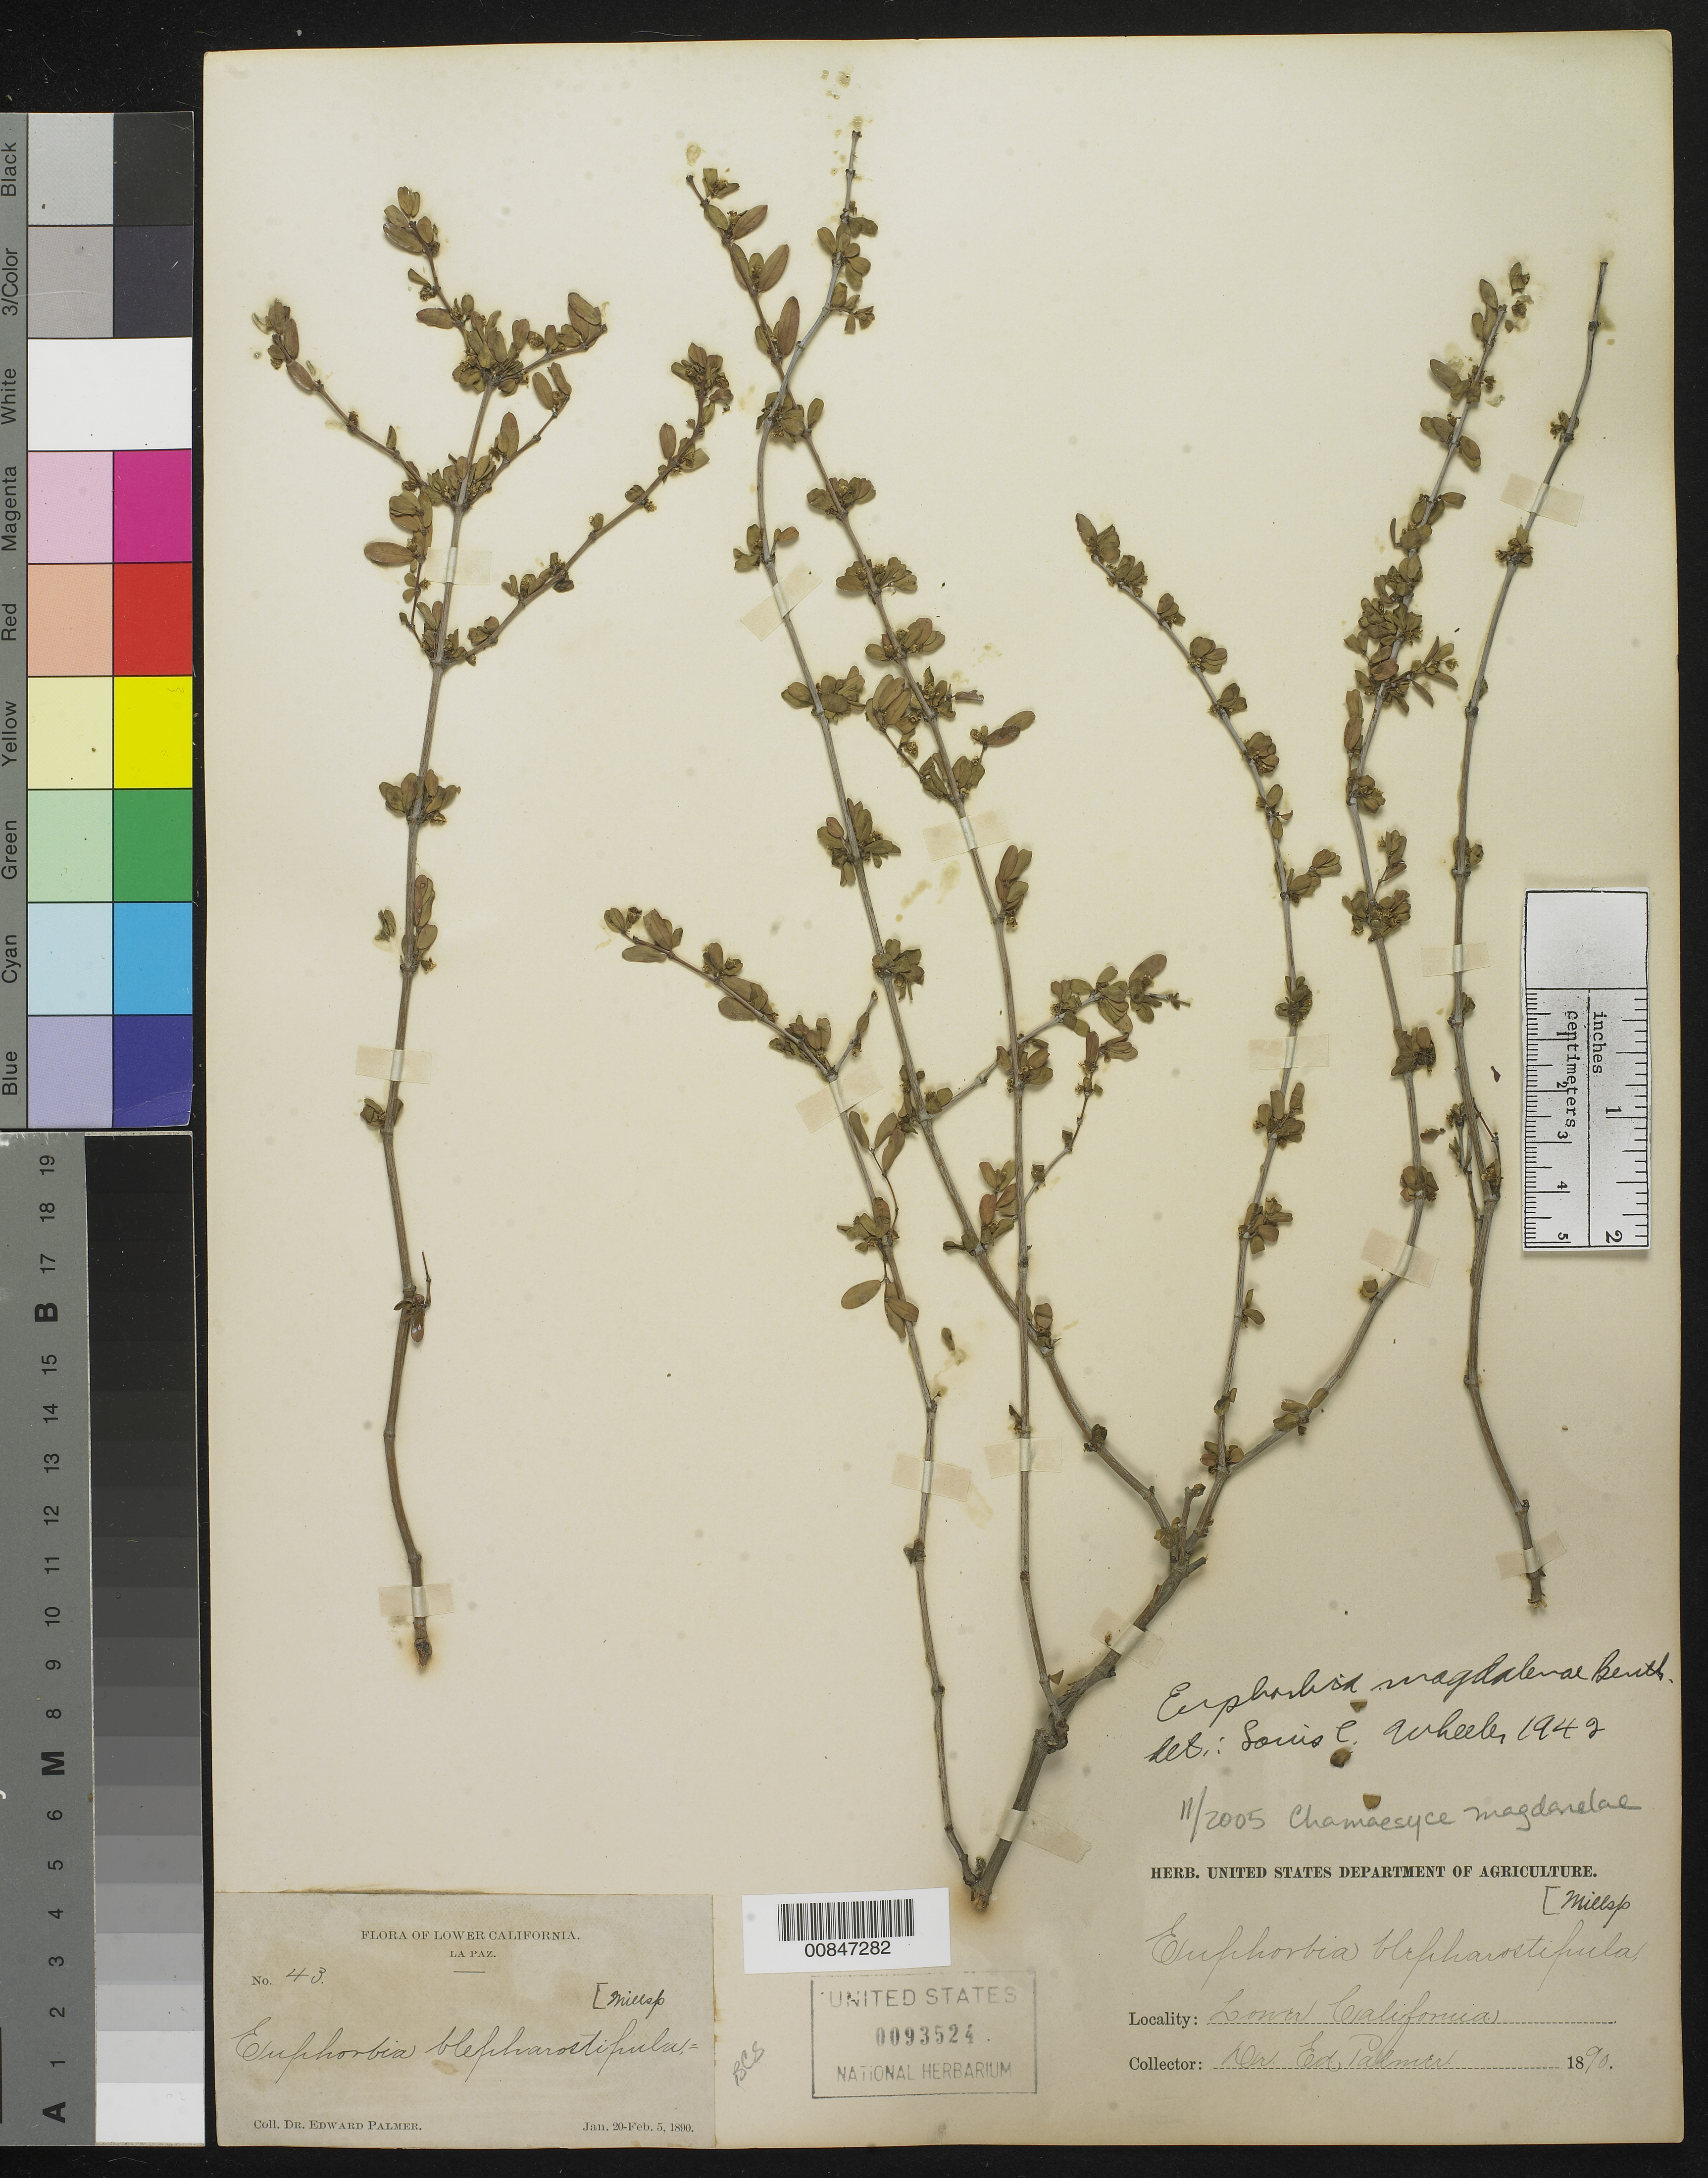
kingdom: Plantae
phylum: Tracheophyta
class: Magnoliopsida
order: Malpighiales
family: Euphorbiaceae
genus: Euphorbia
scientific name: Euphorbia magdalenae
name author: Benth.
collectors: E. Palmer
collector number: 43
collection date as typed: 20 Jan 1890 to 05 Feb 1890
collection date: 1890-01-20/1890-02-05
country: Mexico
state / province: Baja California Sur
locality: La Paz, Baja California Sur.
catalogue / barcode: US 93524